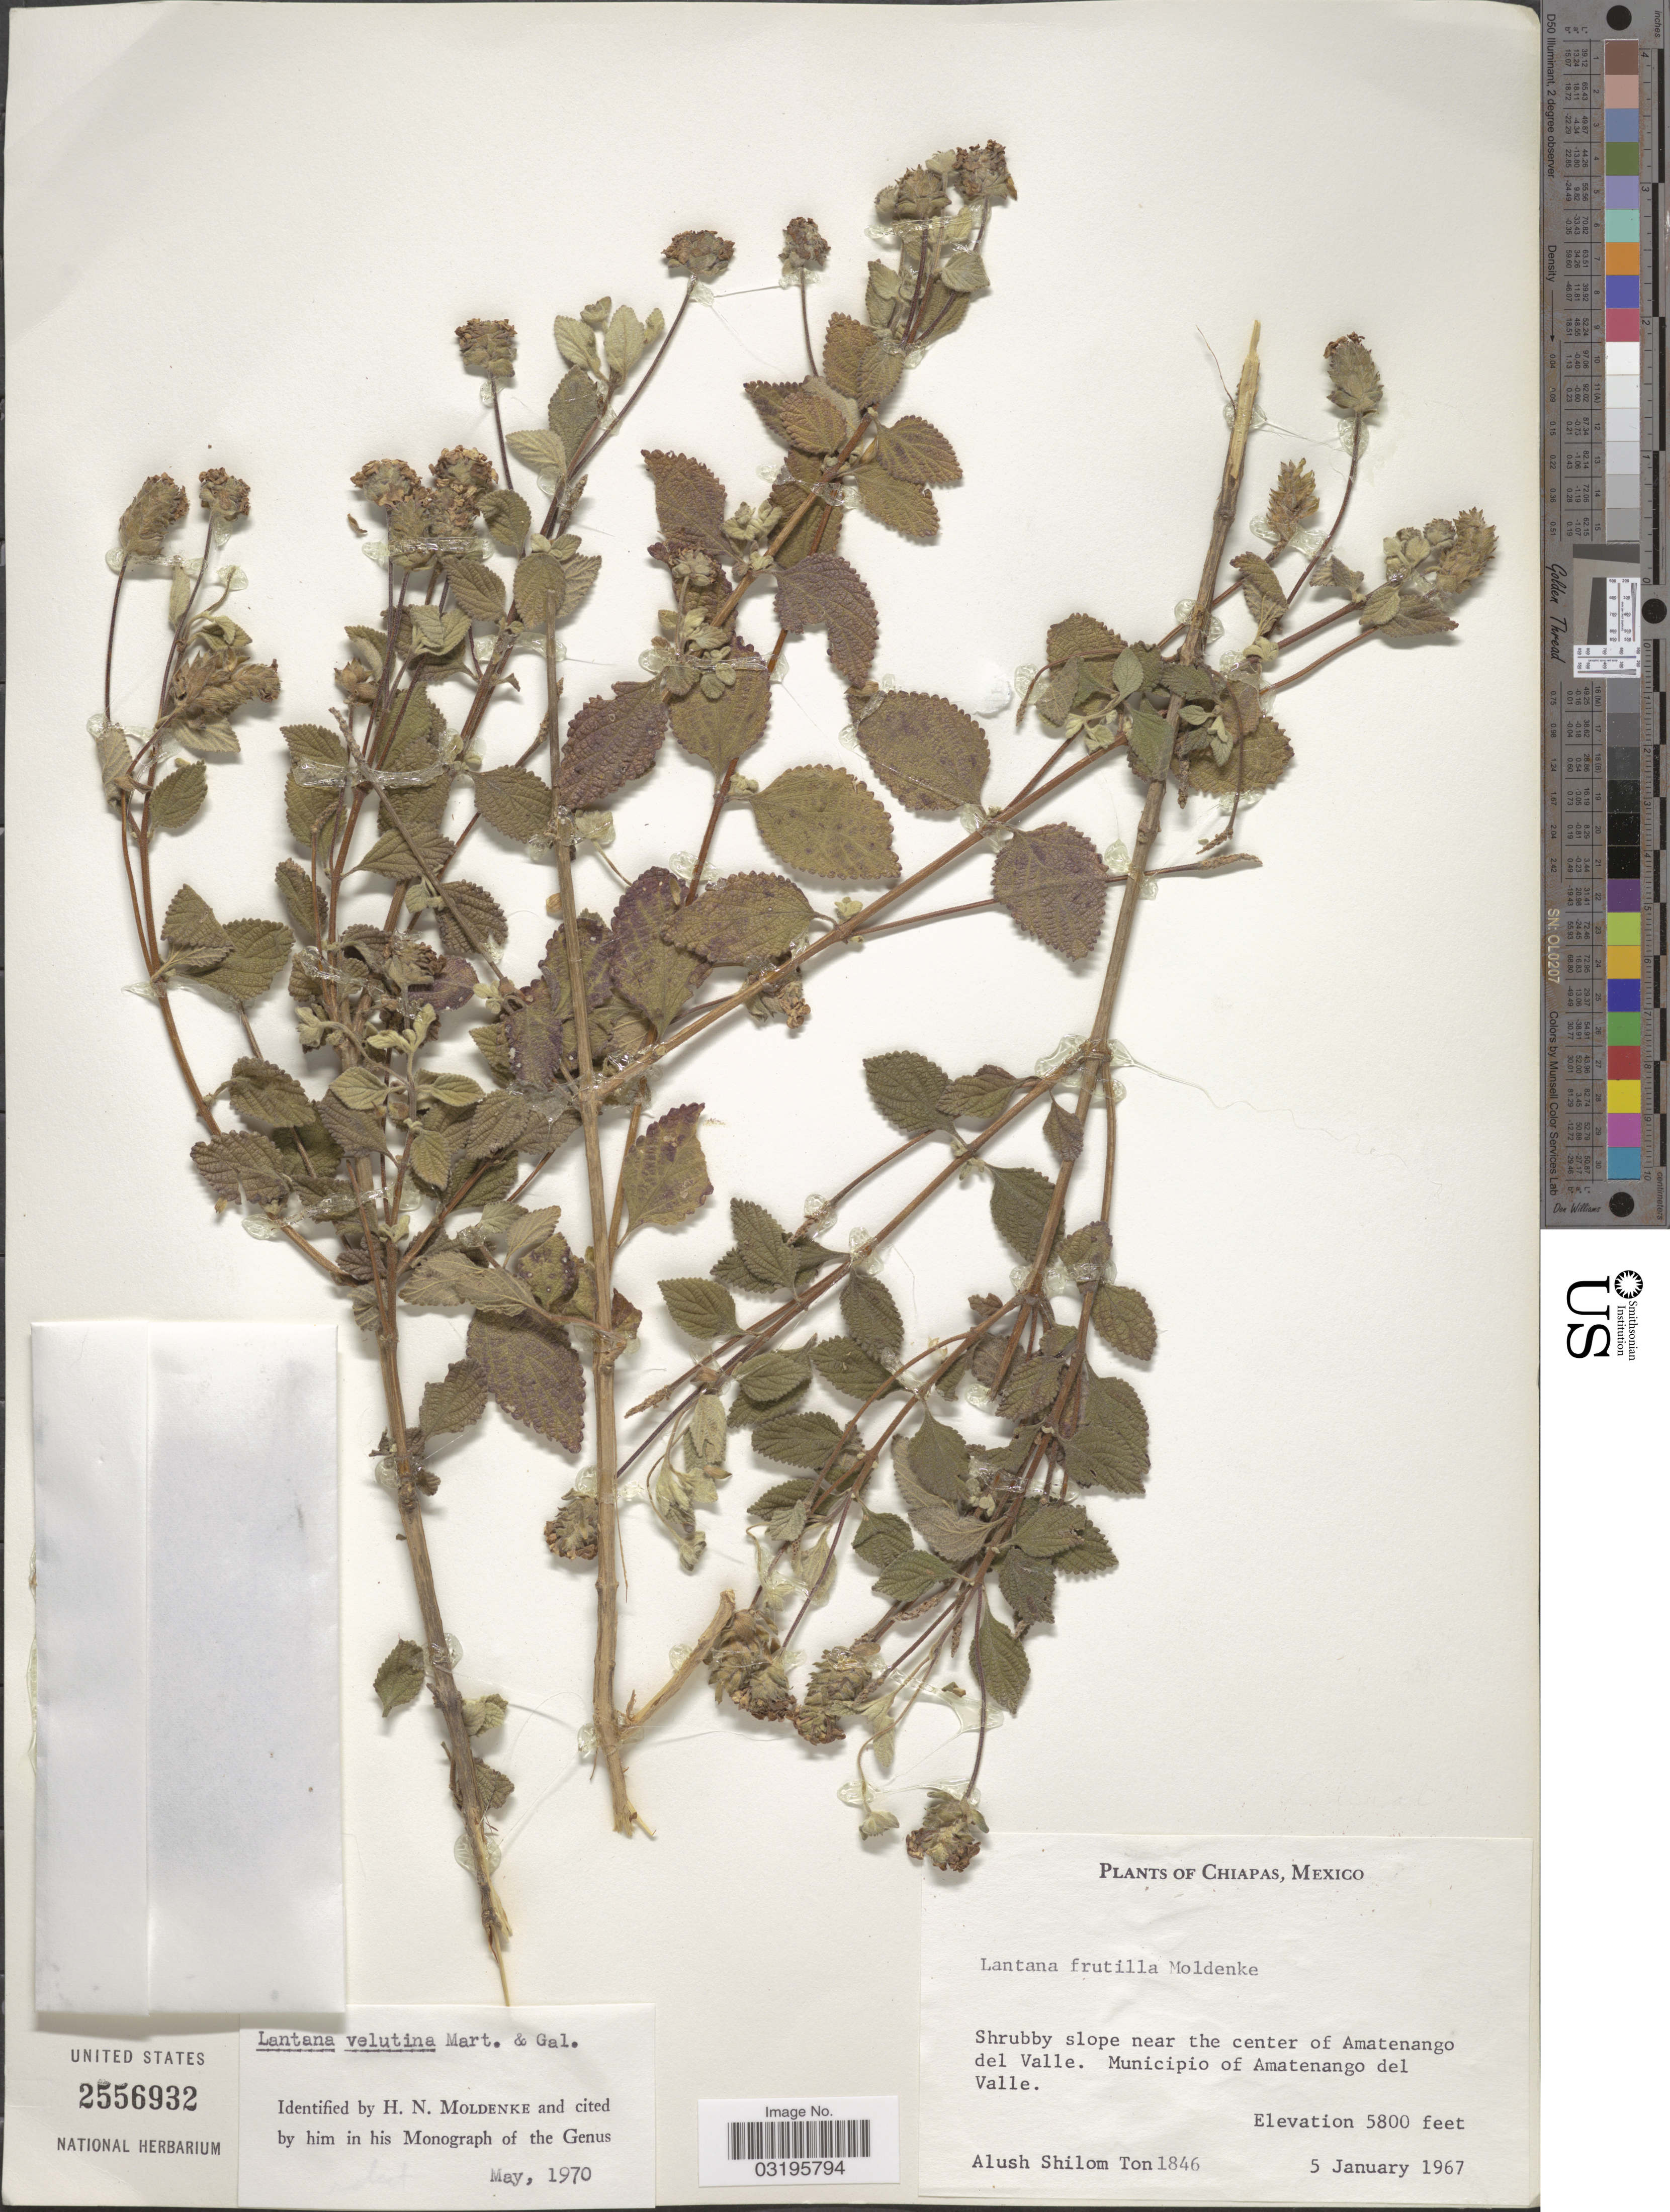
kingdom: Plantae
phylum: Tracheophyta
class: Magnoliopsida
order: Lamiales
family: Verbenaceae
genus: Lantana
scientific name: Lantana velutina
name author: M. Martens & Galeotti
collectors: A. S. Ton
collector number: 1846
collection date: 1967-01-05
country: Mexico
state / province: Chiapas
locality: Slope near the center of Amatenango del Valle. Municipio of Amatenango del Valle.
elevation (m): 1768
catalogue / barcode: US 2556932